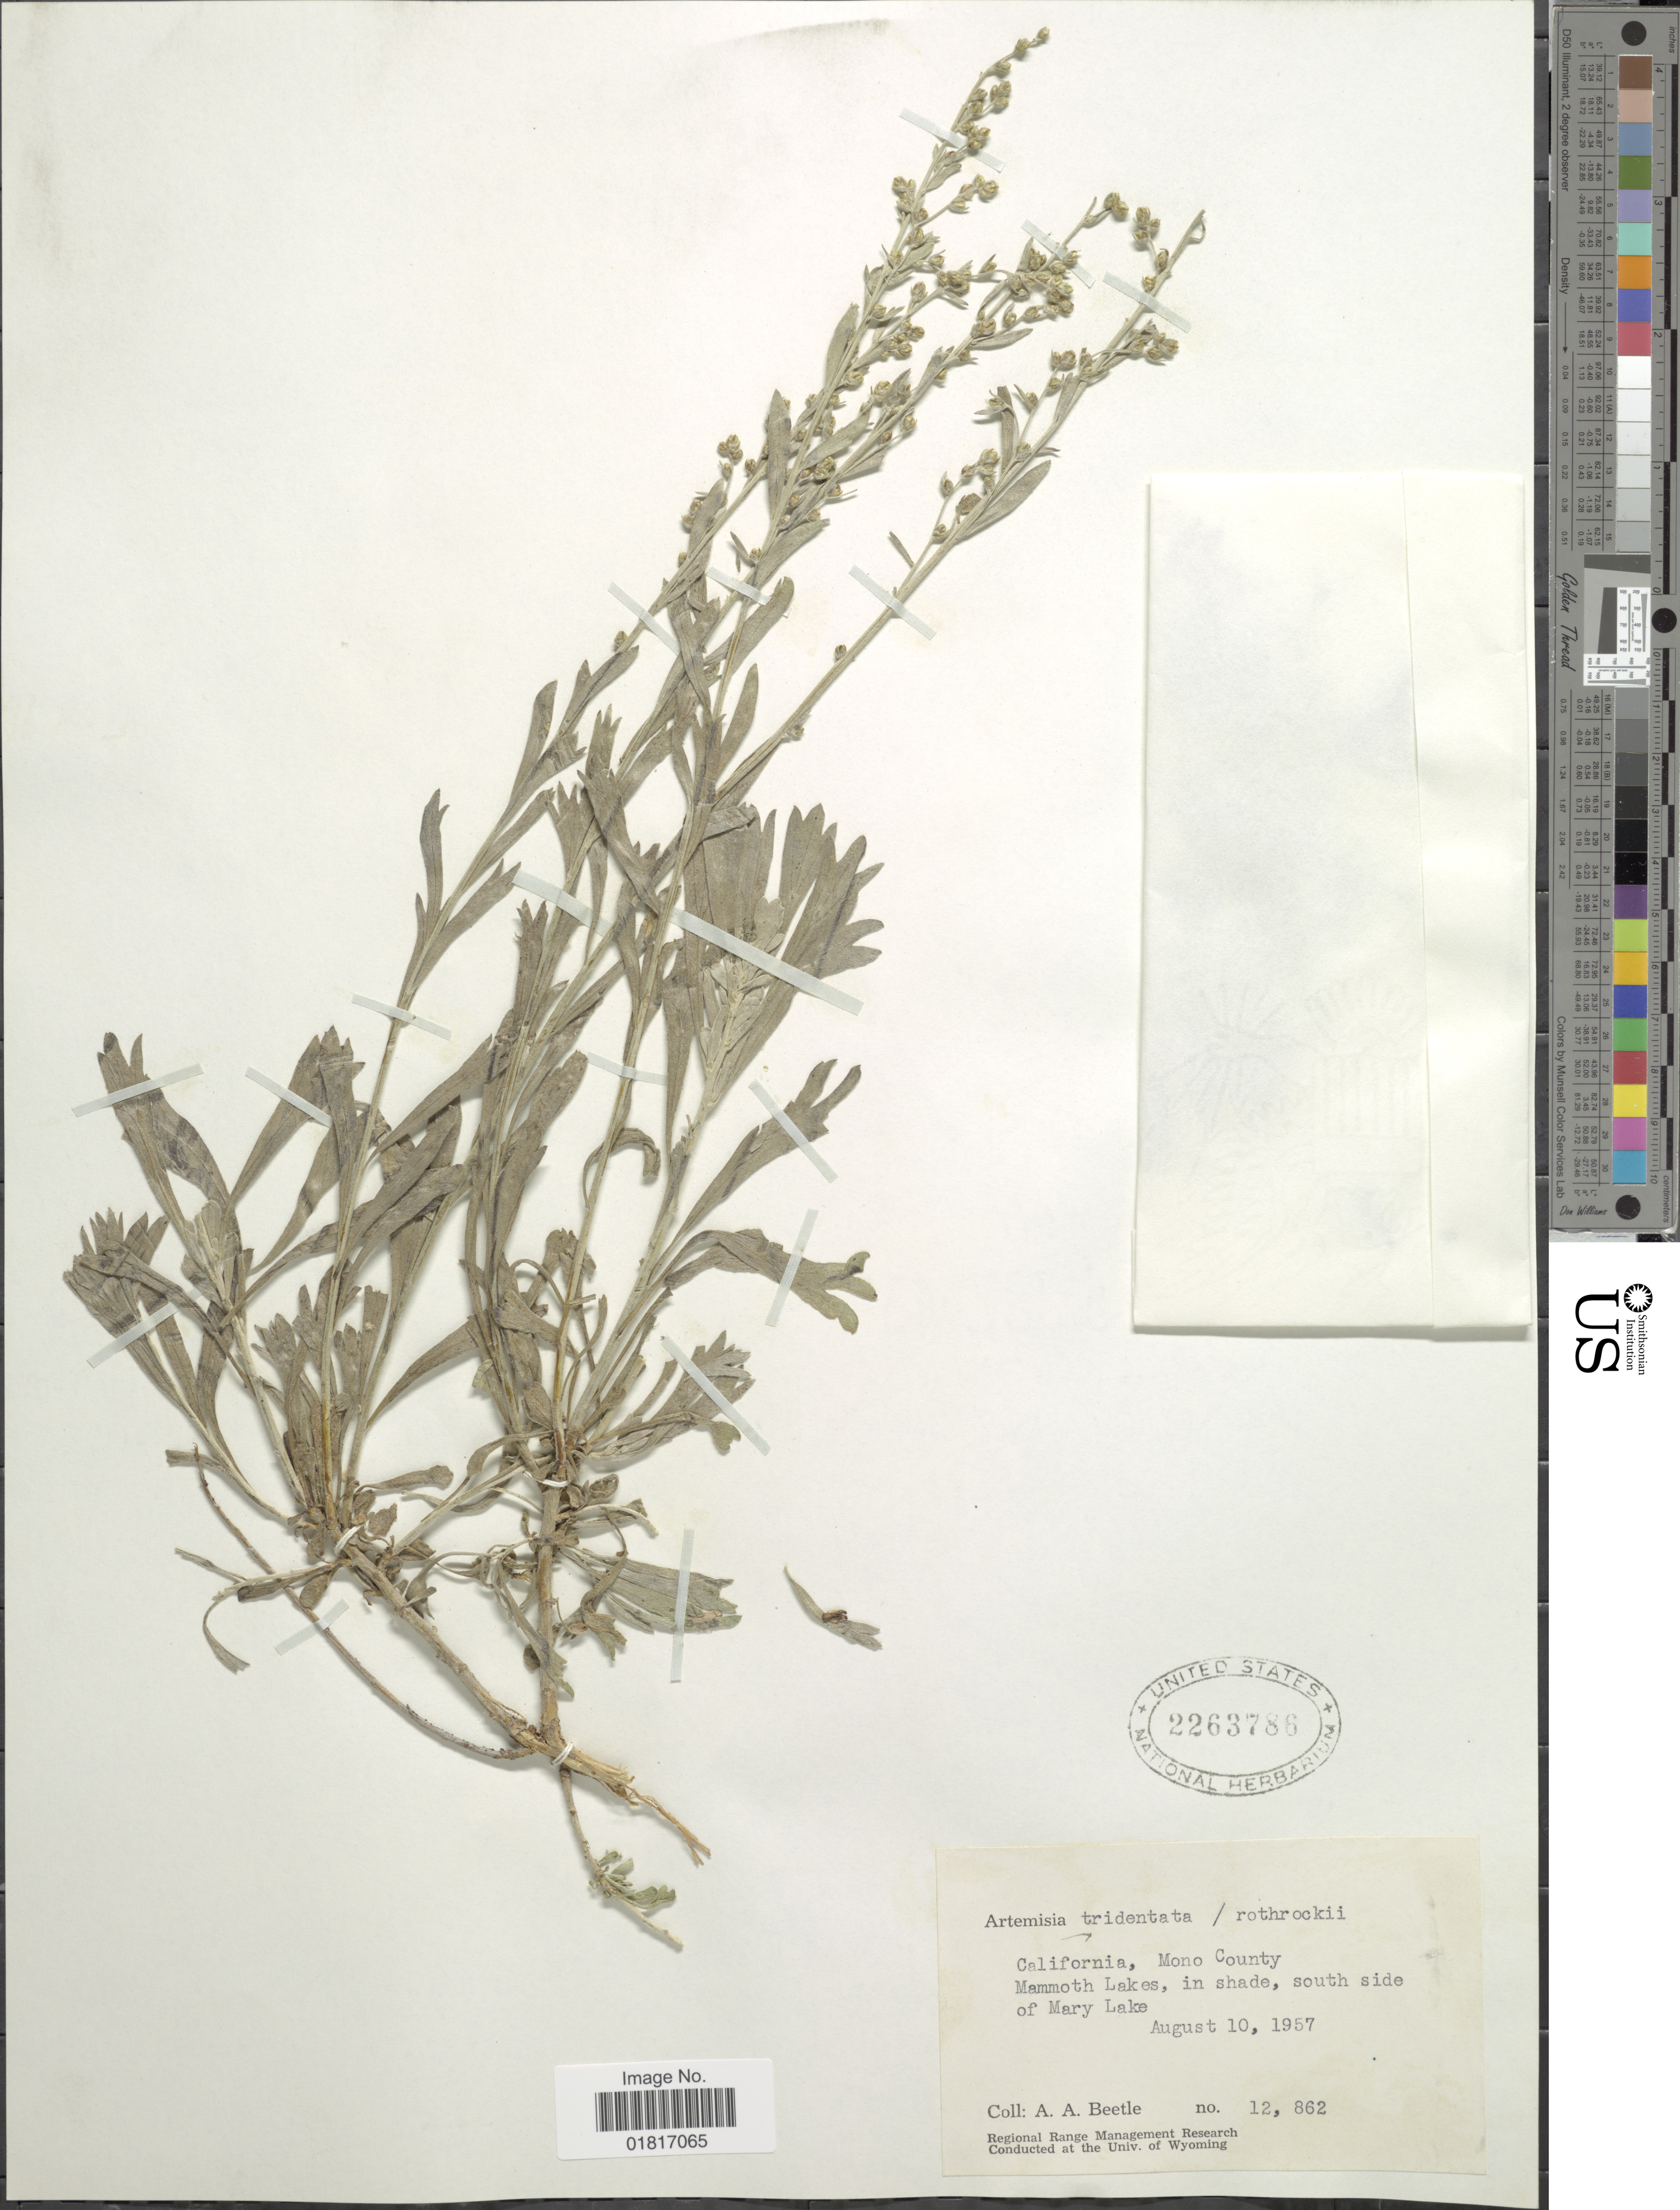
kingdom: Plantae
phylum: Tracheophyta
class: Magnoliopsida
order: Asterales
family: Asteraceae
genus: Artemisia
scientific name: Artemisia tridentata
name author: Nutt.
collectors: A. A. Beetle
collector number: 12862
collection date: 1957-08-10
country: United States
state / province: California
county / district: Mono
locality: Mono County Mammoth Lakes, in shade, south side of Mary Lake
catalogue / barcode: US 2263786